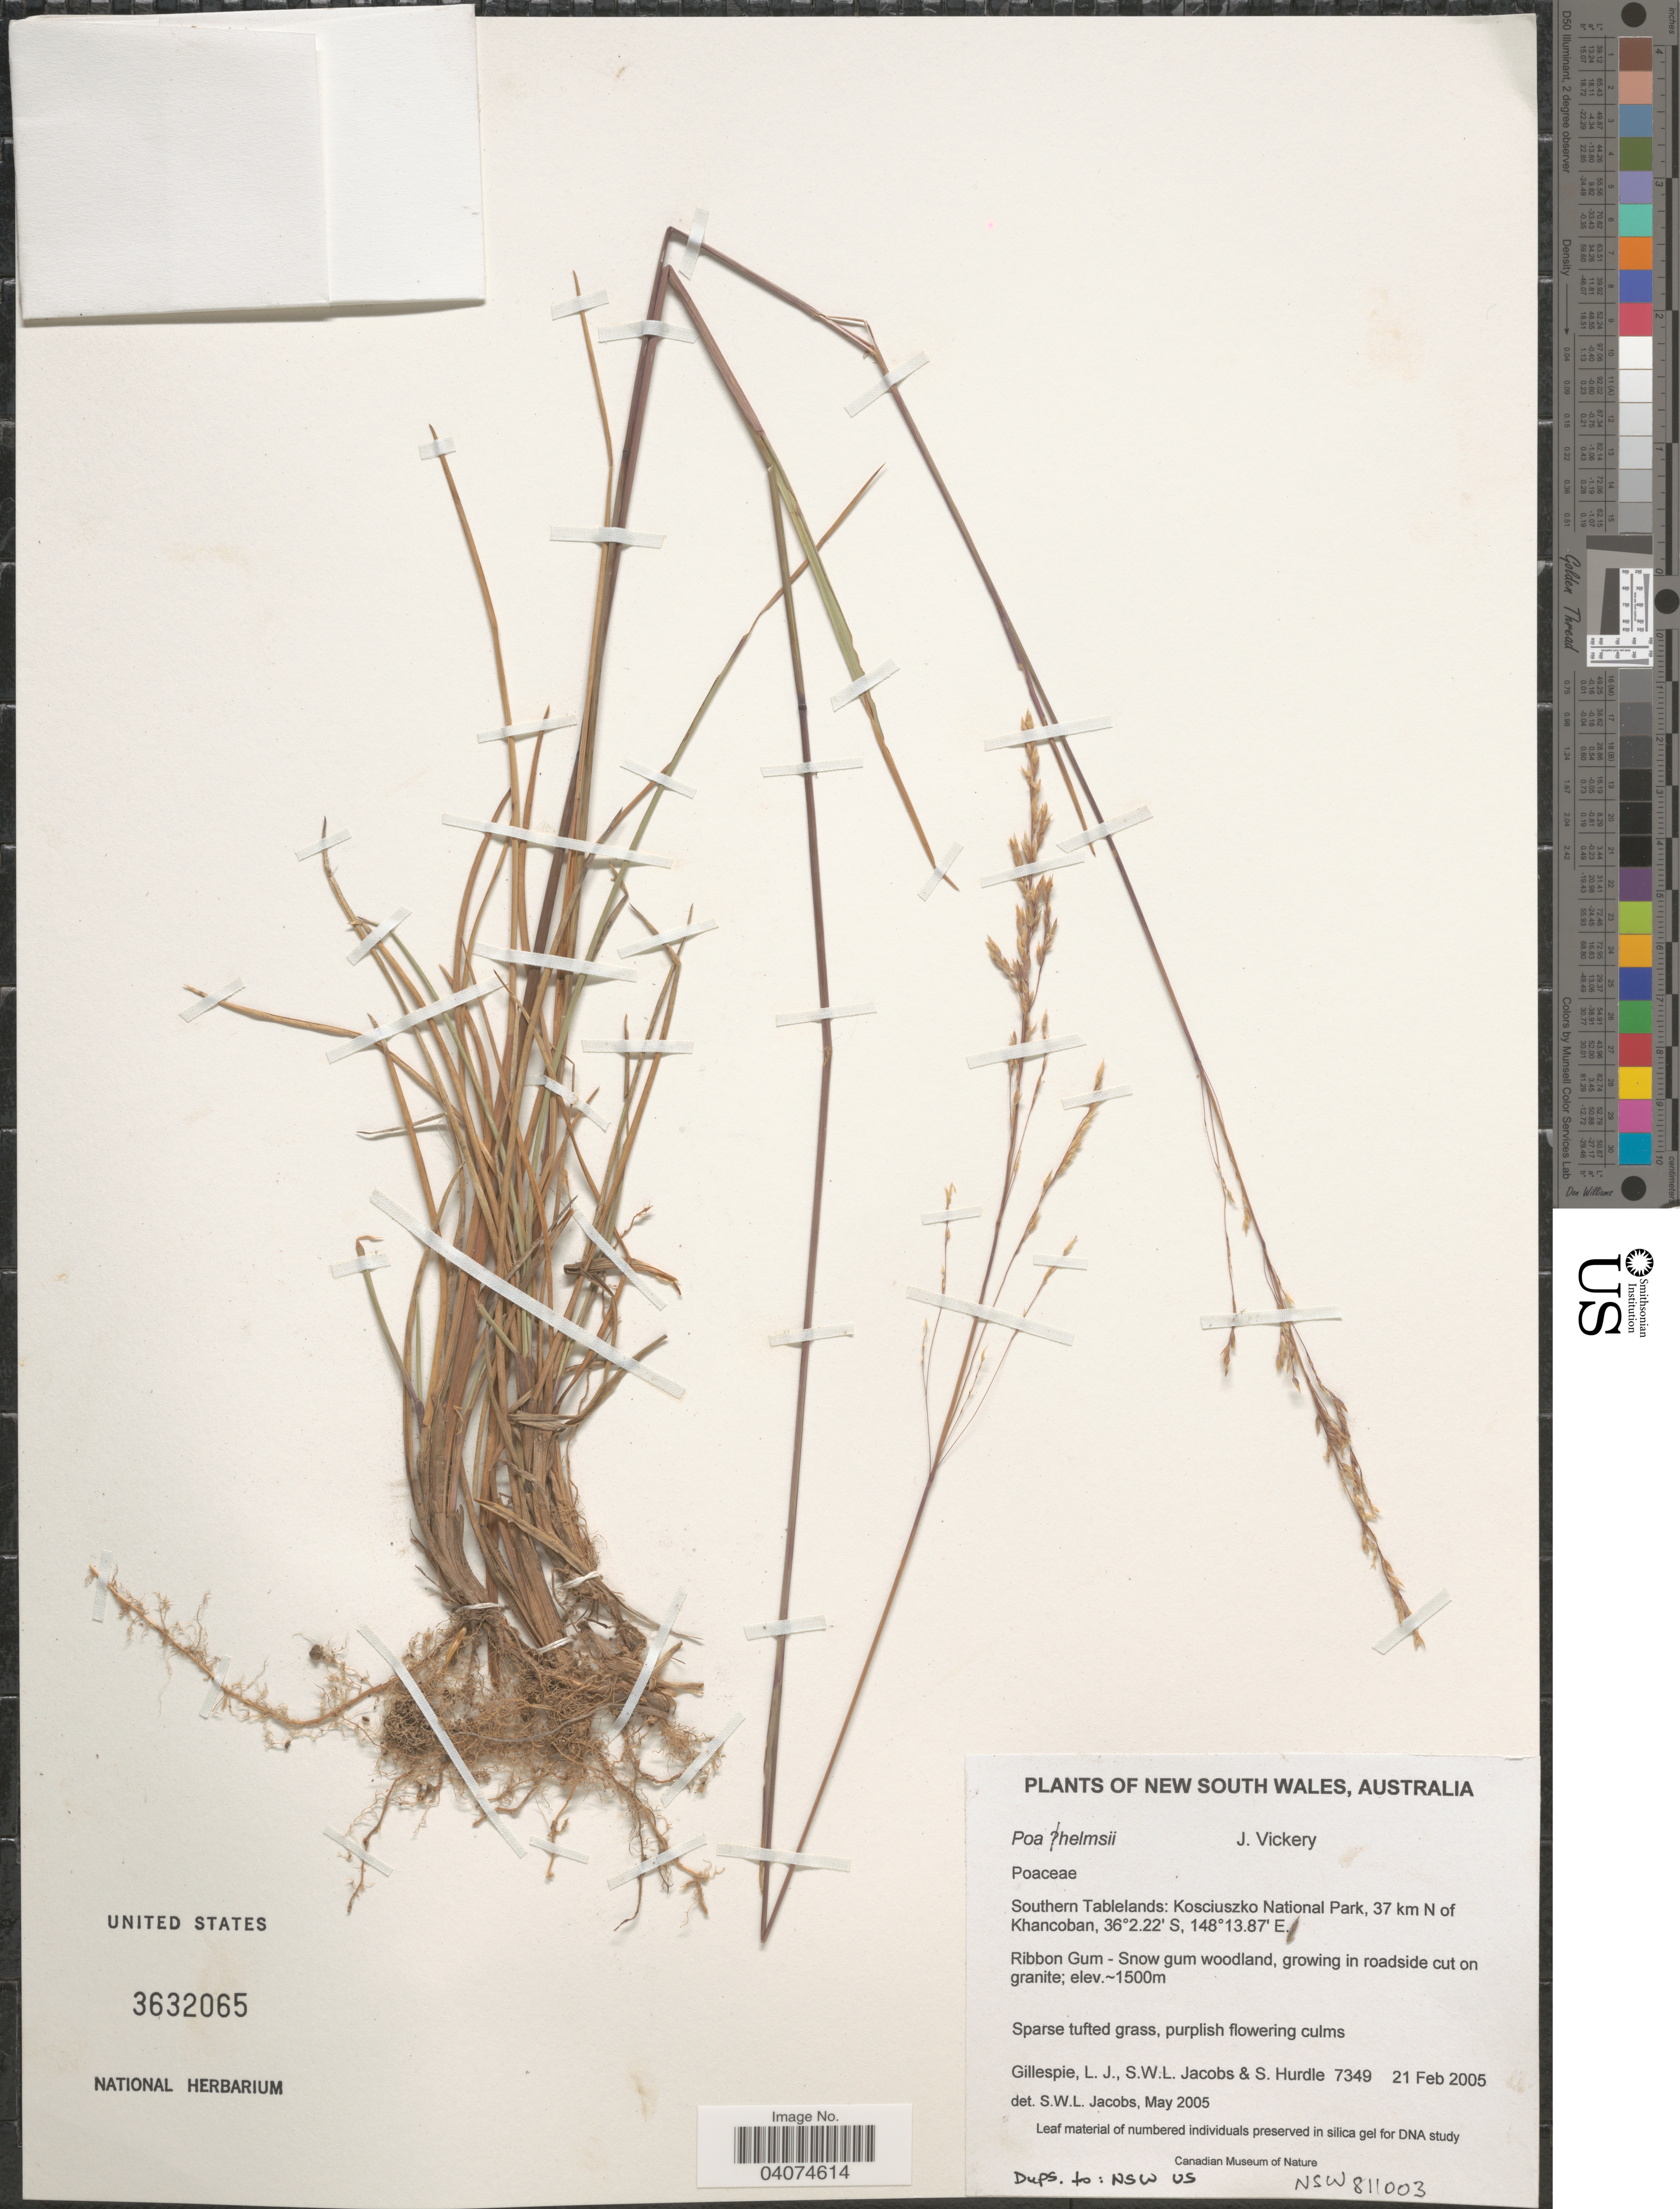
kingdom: Plantae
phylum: Tracheophyta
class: Liliopsida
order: Poales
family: Poaceae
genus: Poa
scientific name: Poa helmsii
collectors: L. Gillespie, S. W. L. Jacobs & S. Hurdle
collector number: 7349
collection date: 2005-02-21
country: Australia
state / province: New South Wales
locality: Southern Tablelands: Kosciuszko National Park, 37 km N of Khancoban.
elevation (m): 1500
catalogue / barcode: US 3632065